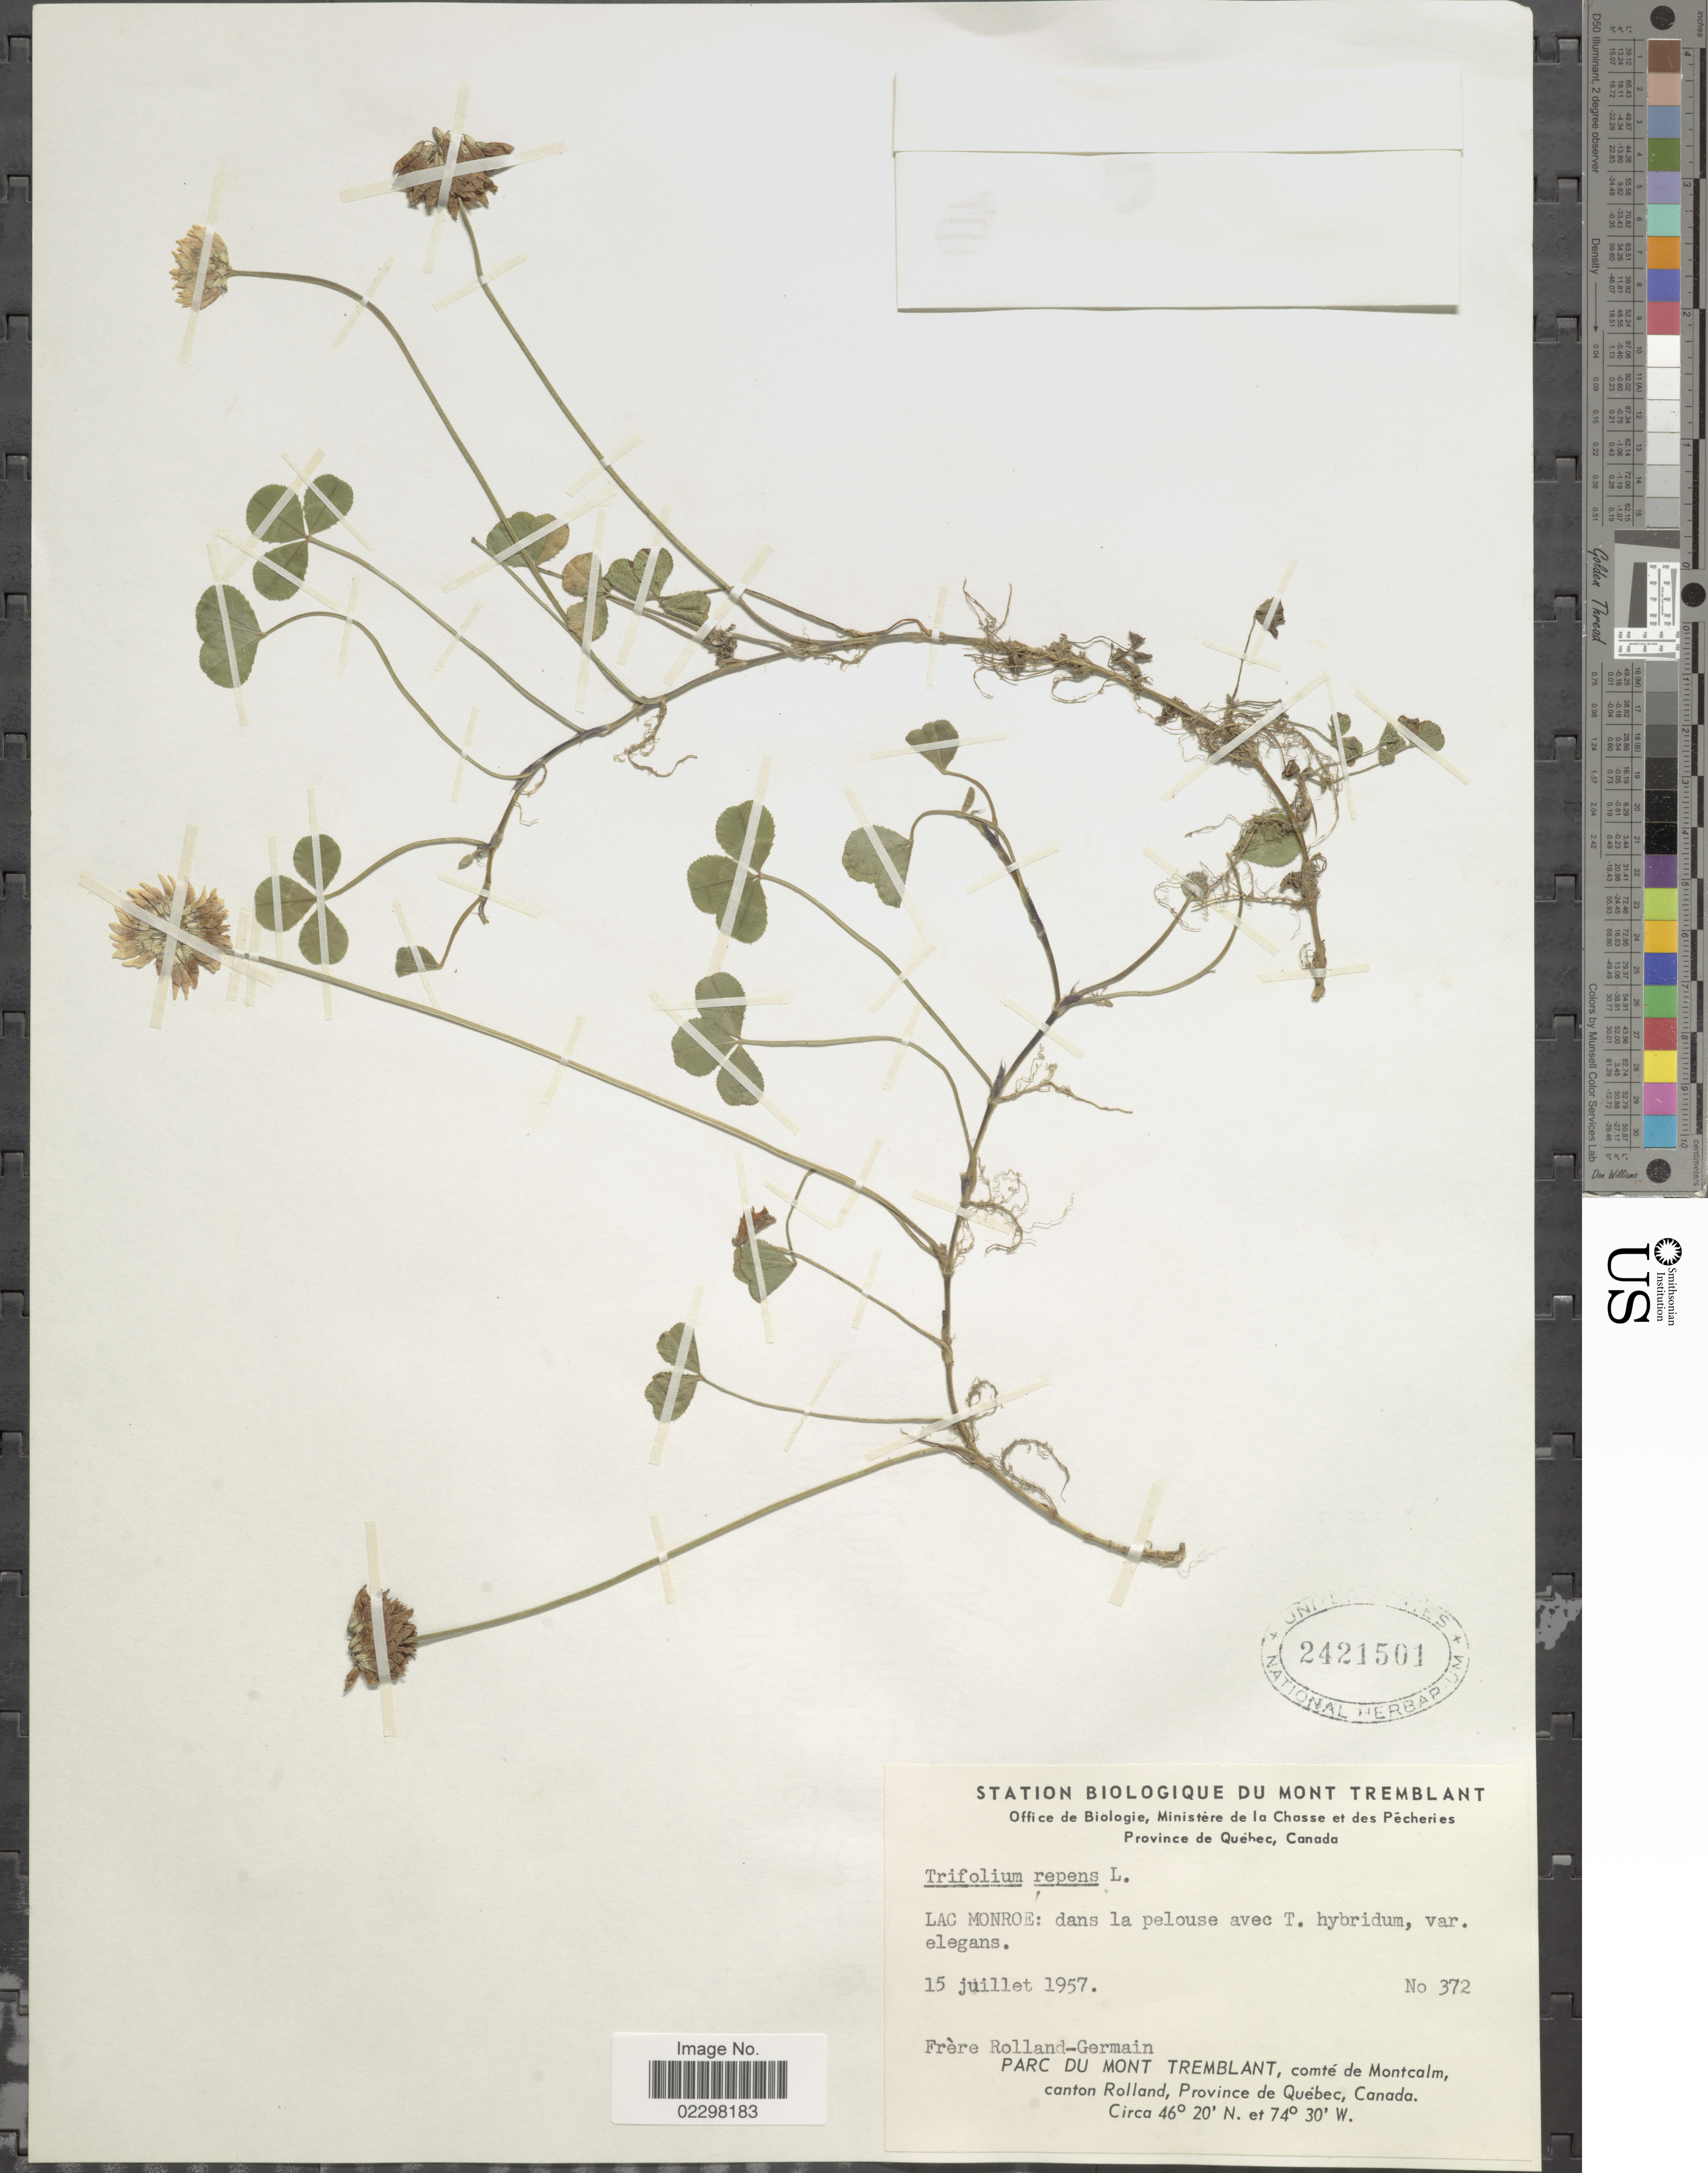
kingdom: Plantae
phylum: Tracheophyta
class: Magnoliopsida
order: Fabales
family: Fabaceae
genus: Trifolium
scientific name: Trifolium repens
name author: L.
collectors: Rolland-Germain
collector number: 372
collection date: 1957-07-15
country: Canada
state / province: Quebec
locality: Parc du Mont Tremblant, comte de Montcalm, canton Rolland, Lac Monroe: dans la pelouse.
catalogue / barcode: US 2421501